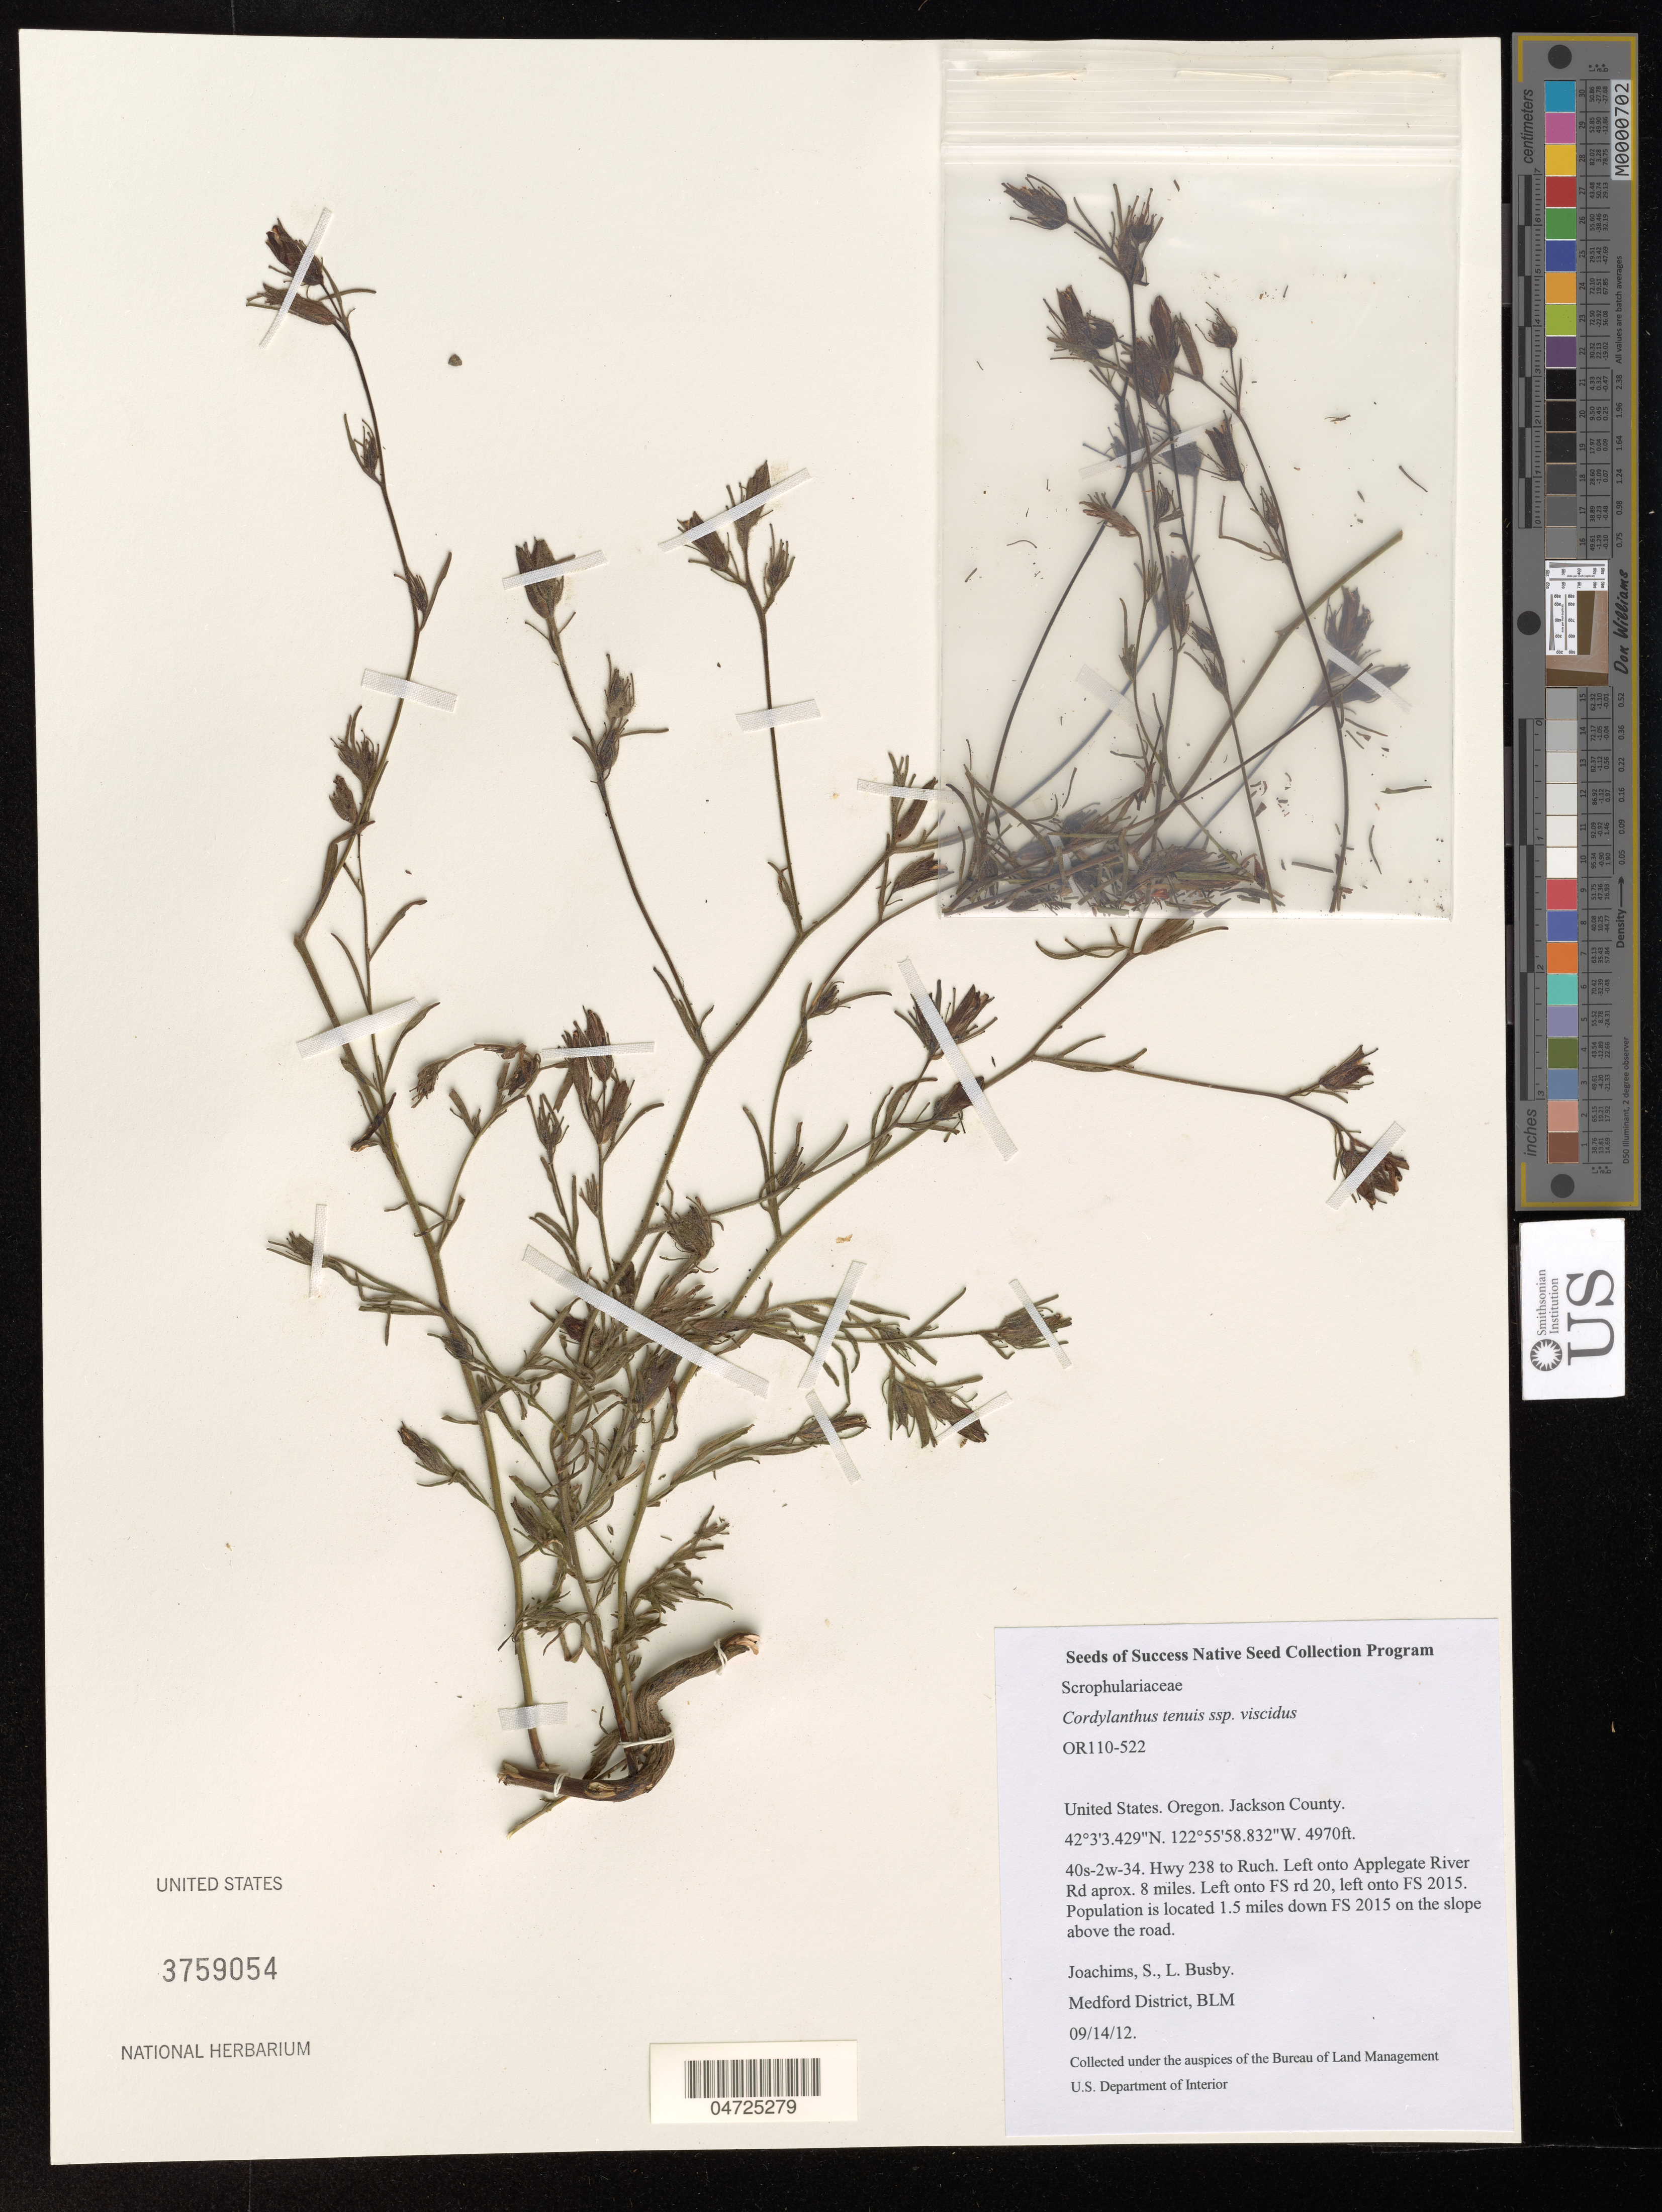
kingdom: Plantae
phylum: Tracheophyta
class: Magnoliopsida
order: Lamiales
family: Orobanchaceae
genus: Cordylanthus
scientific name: Cordylanthus tenuis subsp. viscidus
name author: (Howell) T.I. Chuang & Heckard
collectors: S. Joachims & L. Busby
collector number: OR110-522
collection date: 2012-09-14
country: United States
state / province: Oregon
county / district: Jackson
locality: Jackson County. 40s-2w-34. Hwy 238 to Ruch. Left onto Applegate River Rd aprox. 8 miles. Left onto FR rd 20, left onto FS 2015. Population is located 1.5 miles down FS 2015 on the slope above the road.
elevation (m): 1515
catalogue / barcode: US 3759054